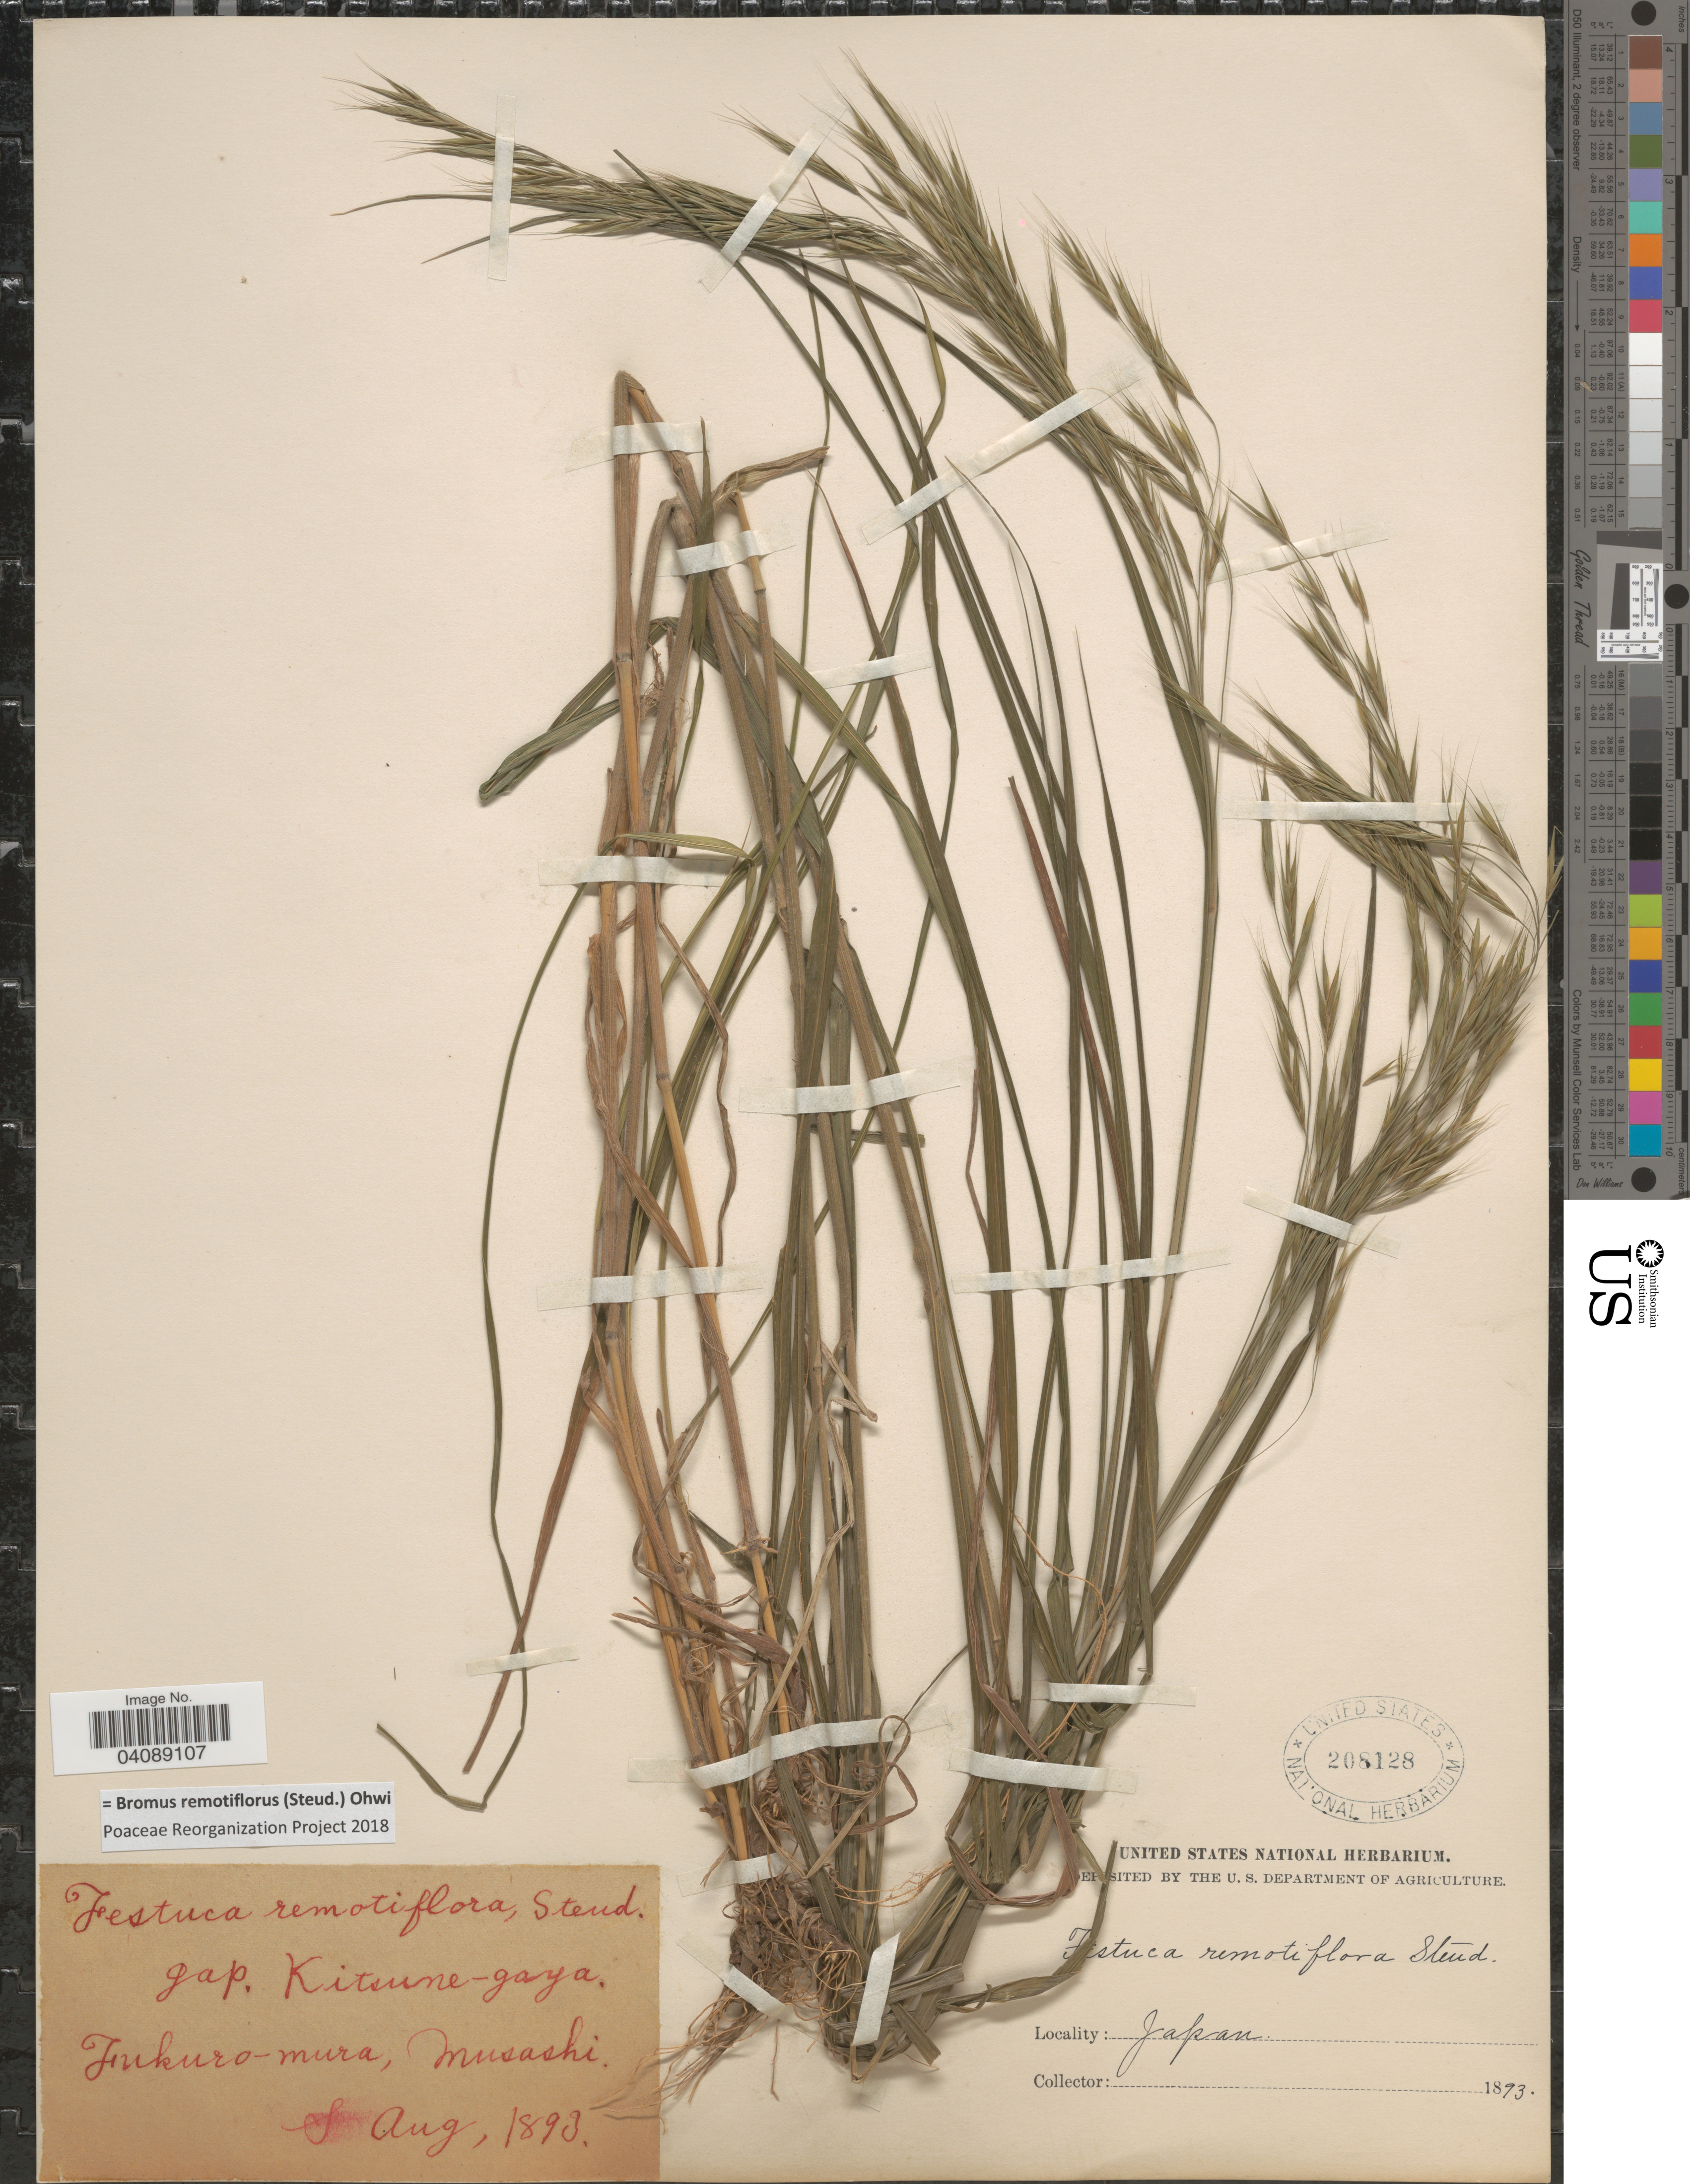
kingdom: Plantae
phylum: Tracheophyta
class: Liliopsida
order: Poales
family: Poaceae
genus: Bromus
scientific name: Bromus remotiflorus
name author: (Steud.) Ohwi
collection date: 1893-08-08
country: Japan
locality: Fukuro-mura, Musashi.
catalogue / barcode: US 208128